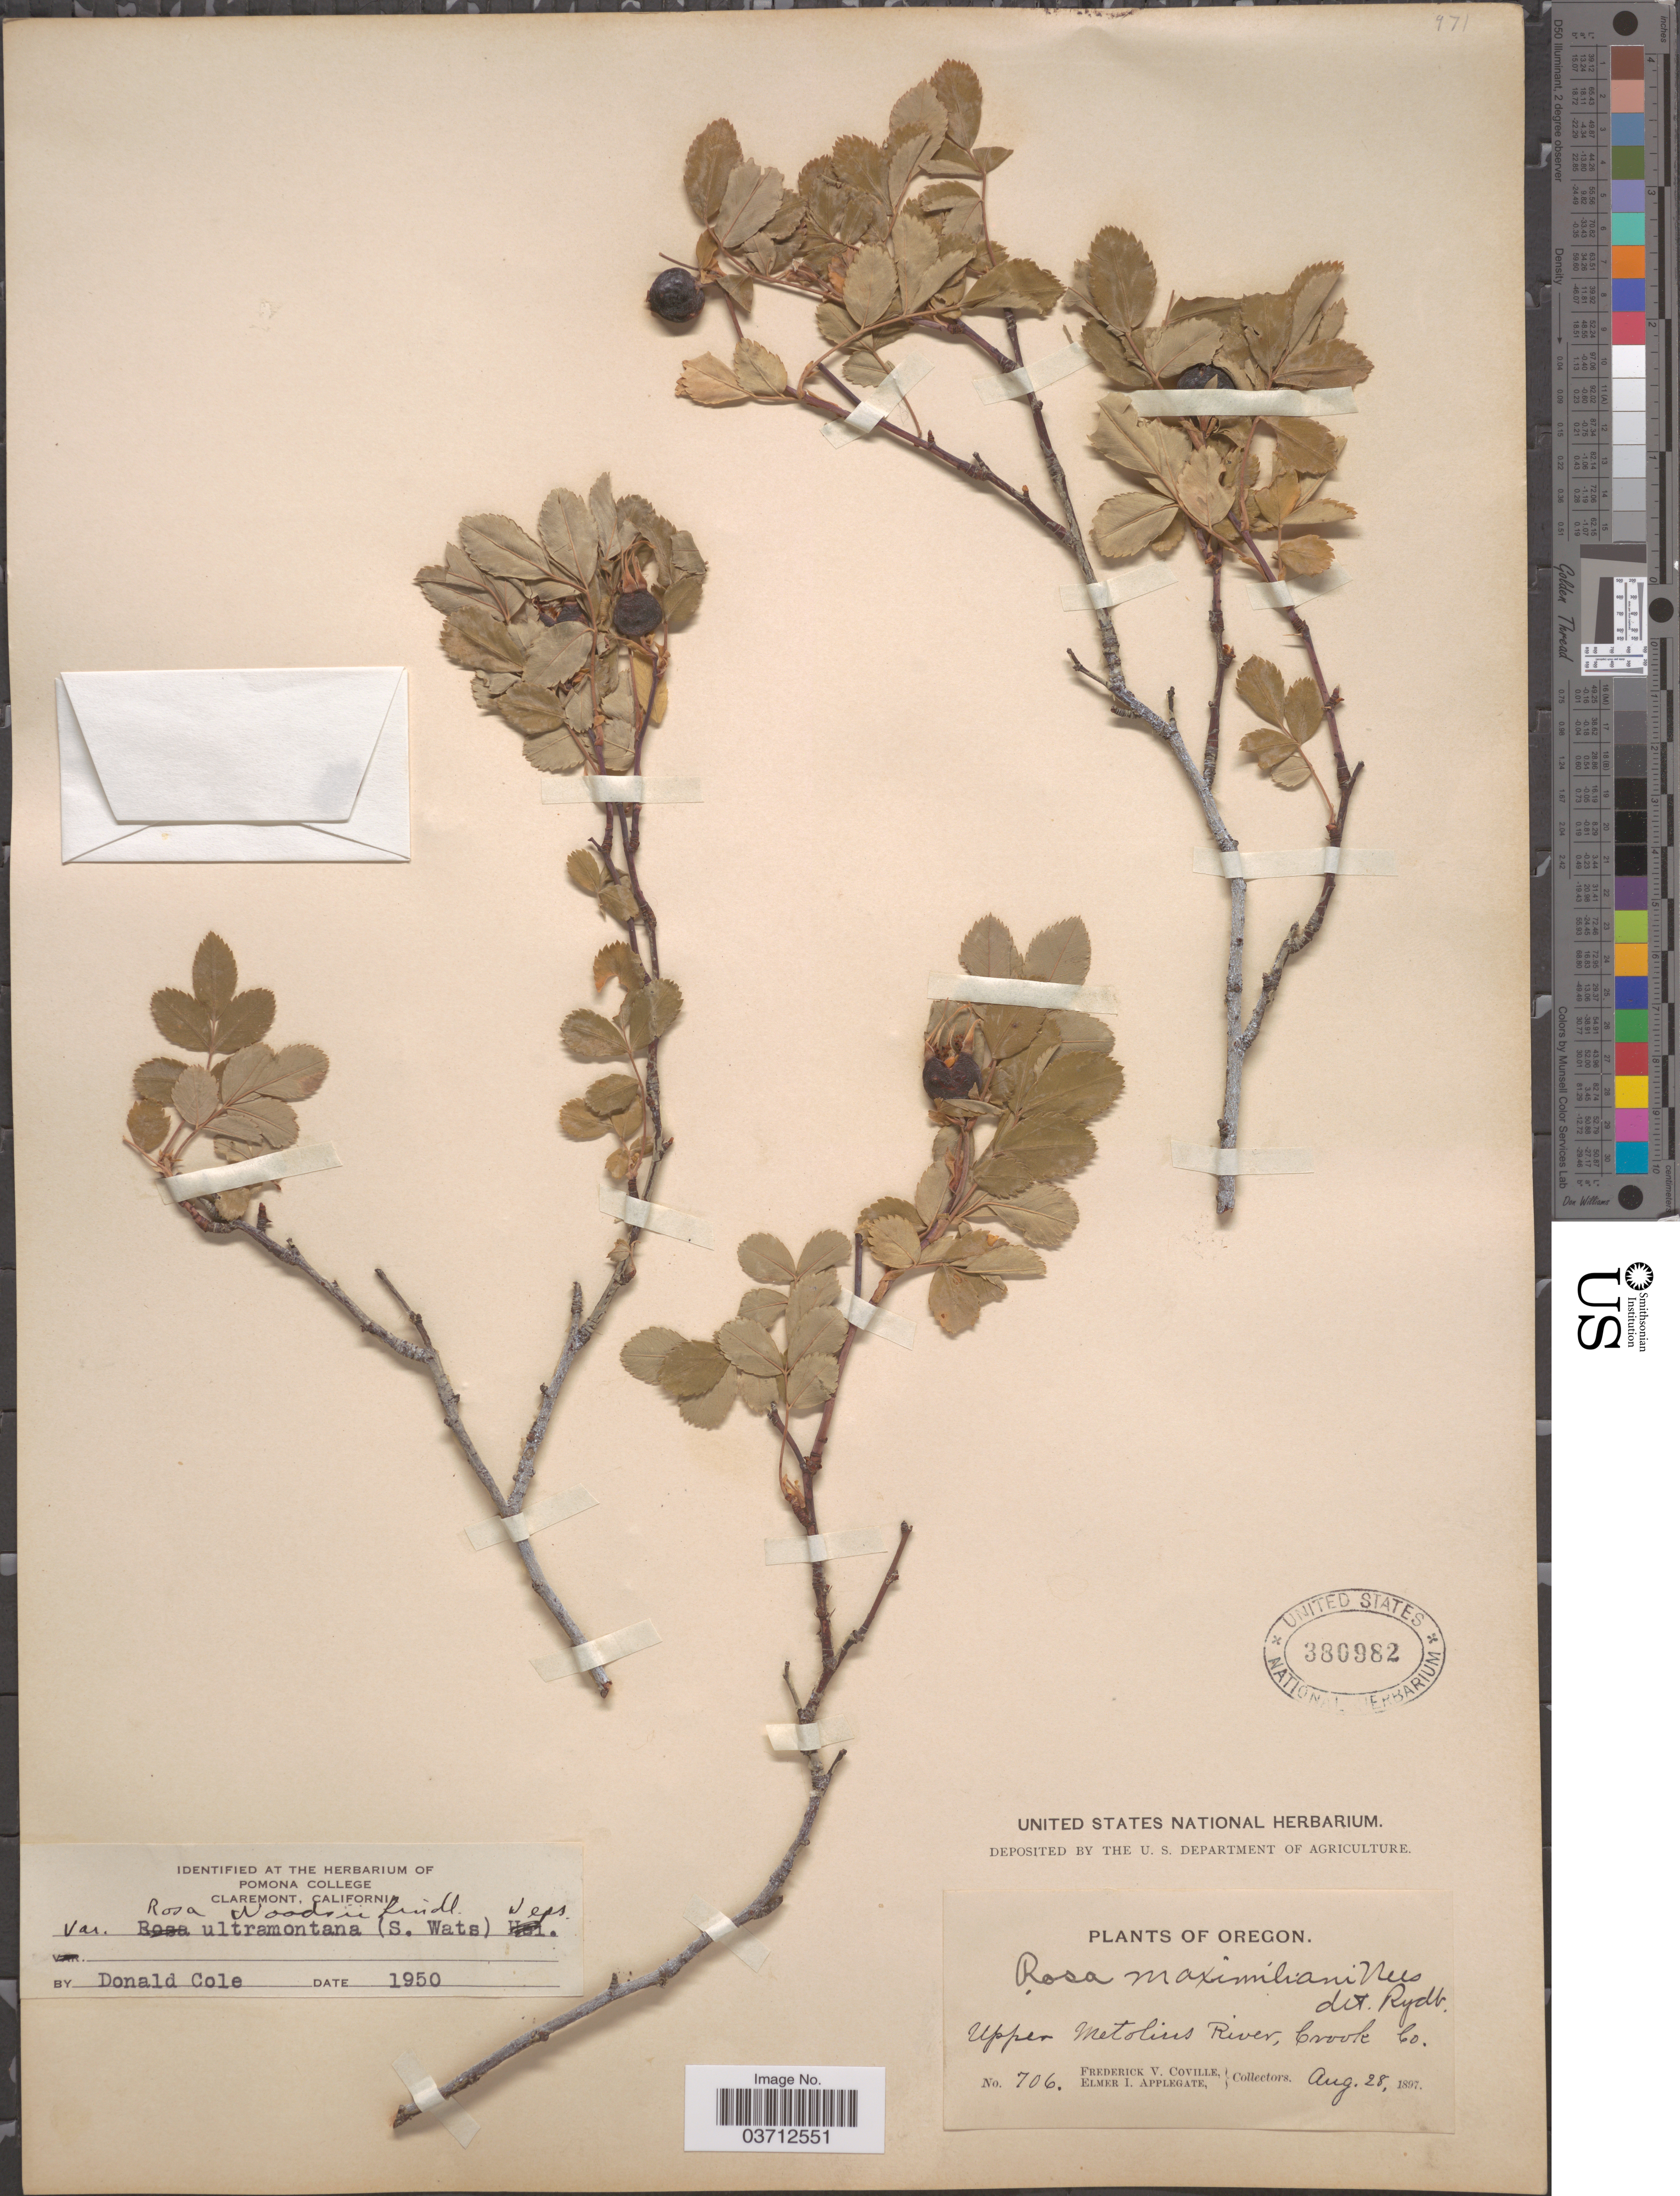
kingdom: Plantae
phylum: Tracheophyta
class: Magnoliopsida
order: Rosales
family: Rosaceae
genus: Rosa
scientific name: Rosa woodsii var. ultramontana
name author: Lindl.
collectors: F. V. Coville & E. I. Applegate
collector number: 706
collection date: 1897-08-28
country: United States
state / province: Oregon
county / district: Crook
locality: Upper Metolins River, Crook Co.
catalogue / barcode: US 380982